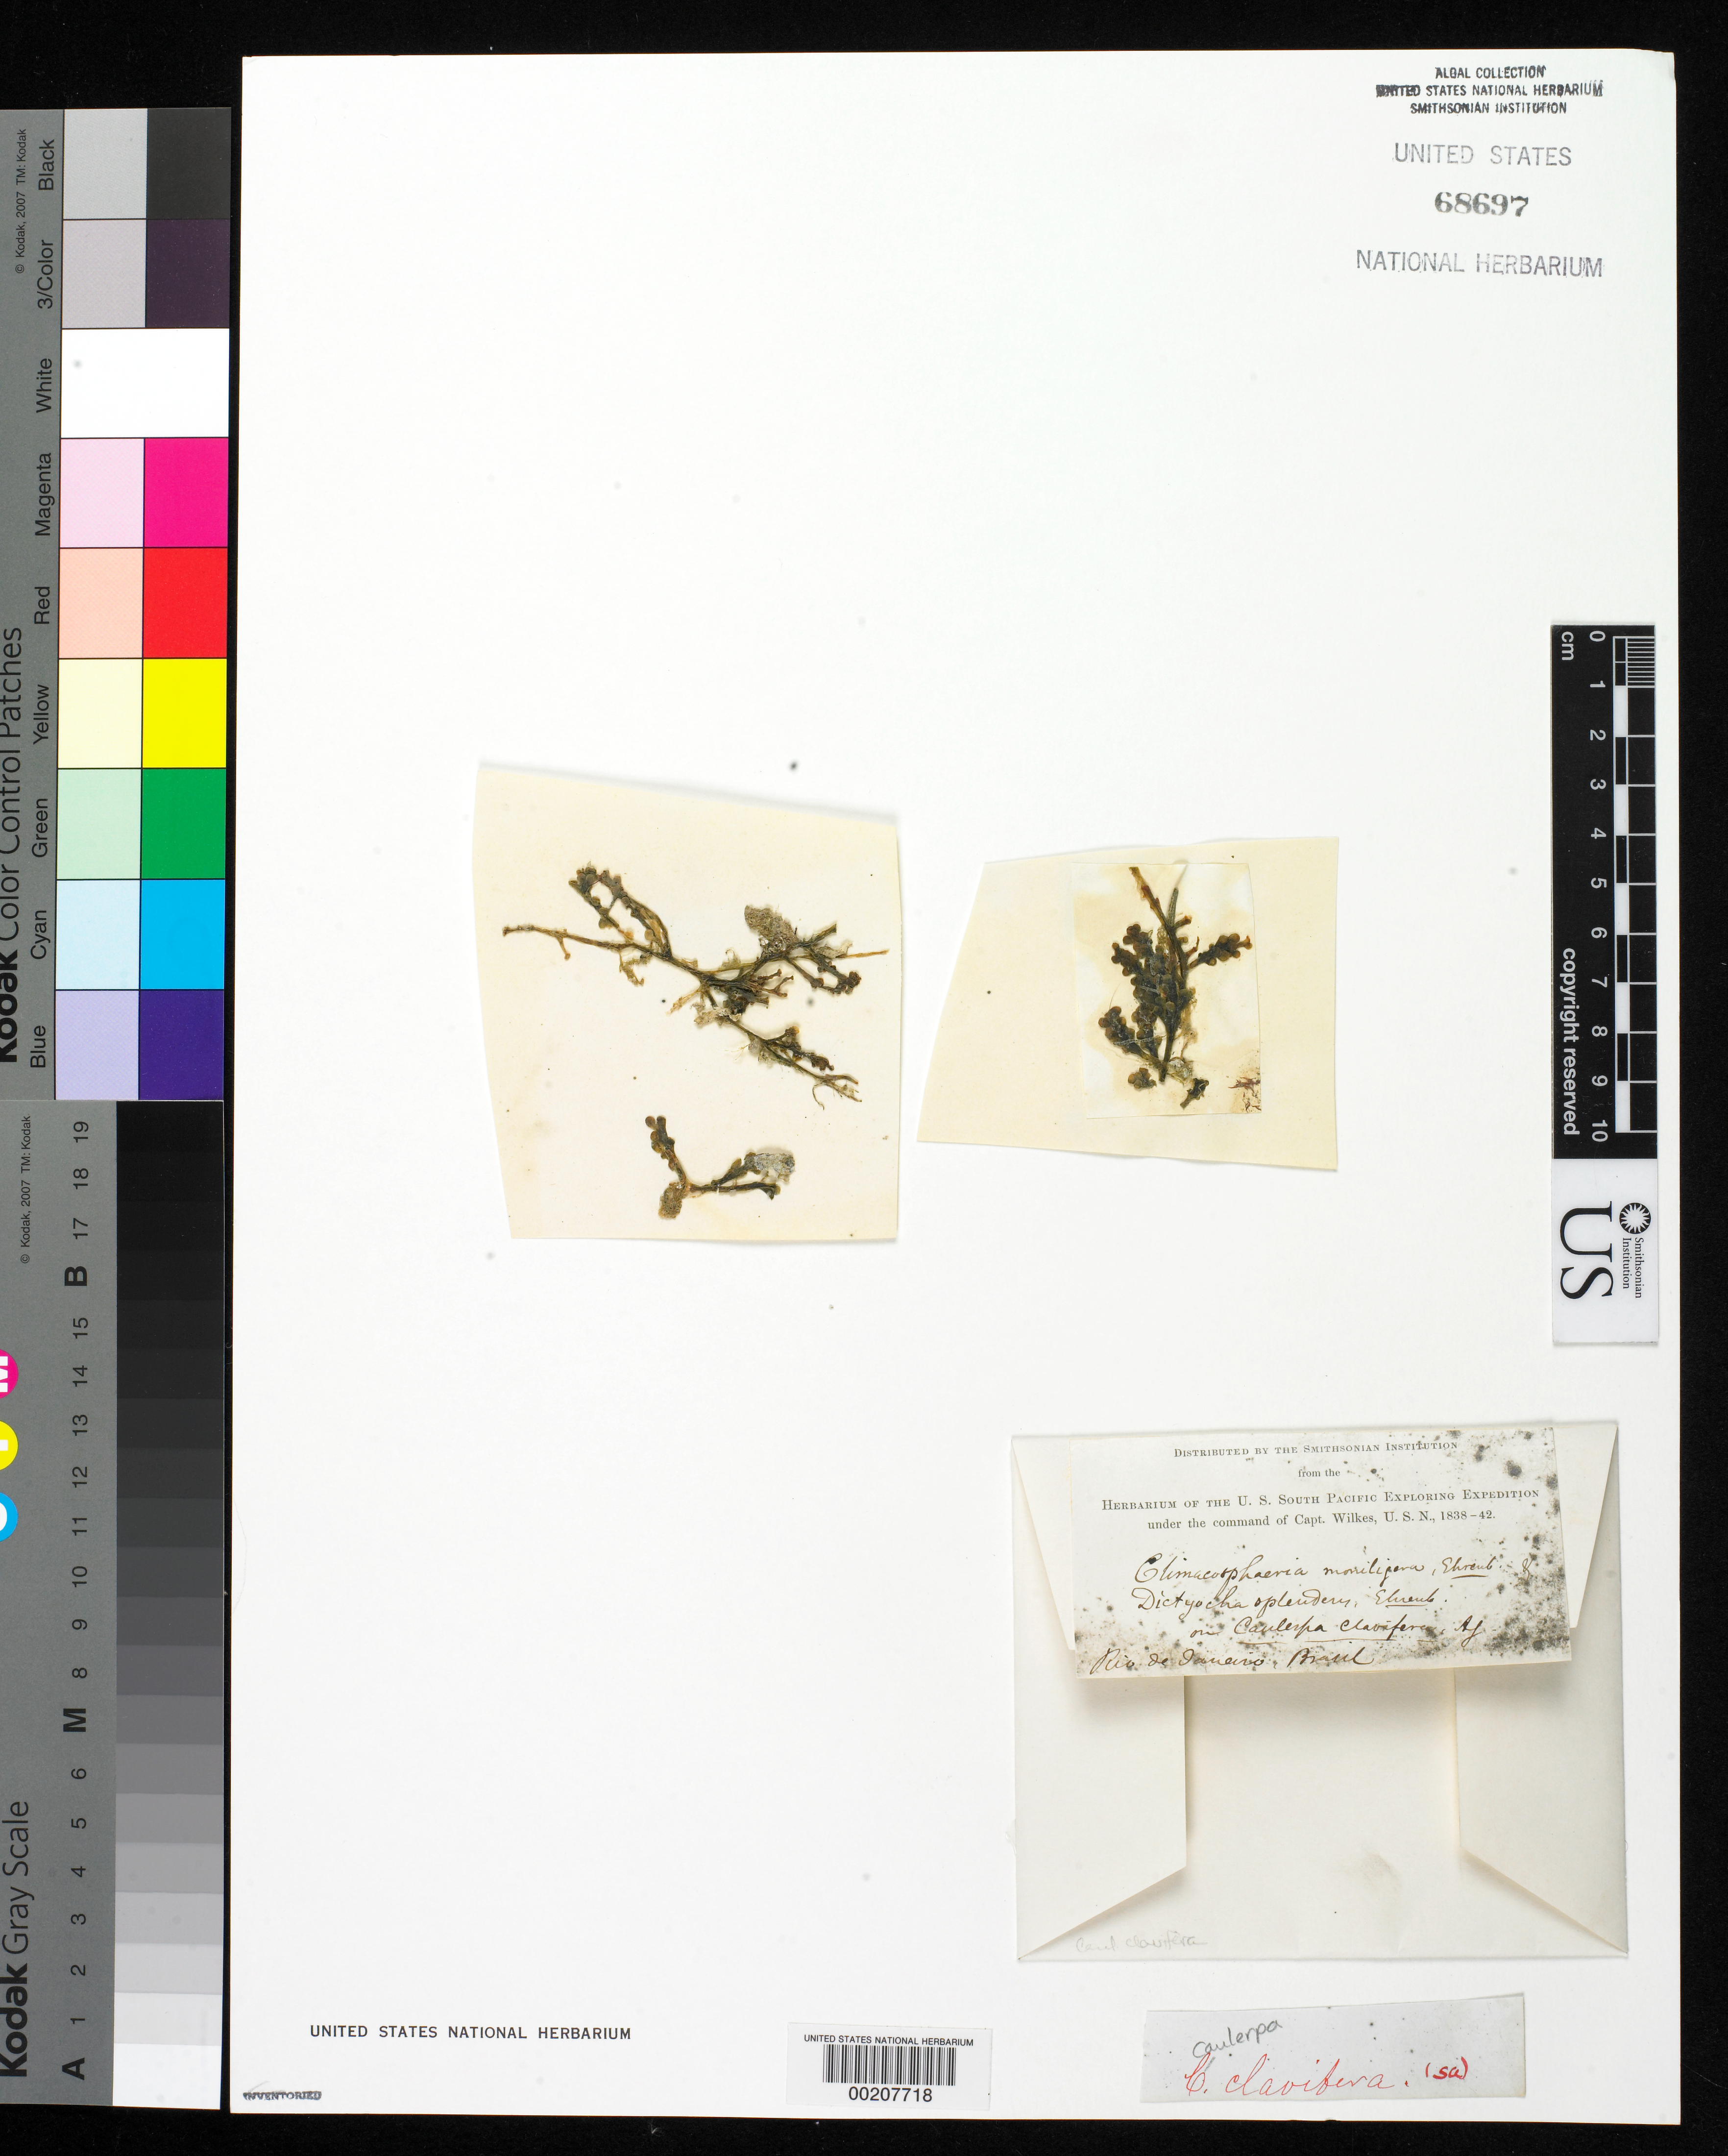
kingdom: Plantae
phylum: Chlorophyta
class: Ulvophyceae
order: Bryopsidales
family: Caulerpaceae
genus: Caulerpa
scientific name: Caulerpa clavifera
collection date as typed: Nov 1838 or -- --- 1842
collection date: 1838-11 or 1842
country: Brazil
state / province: Rio de Janeiro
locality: Rio de Janeiro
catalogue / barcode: US 68697